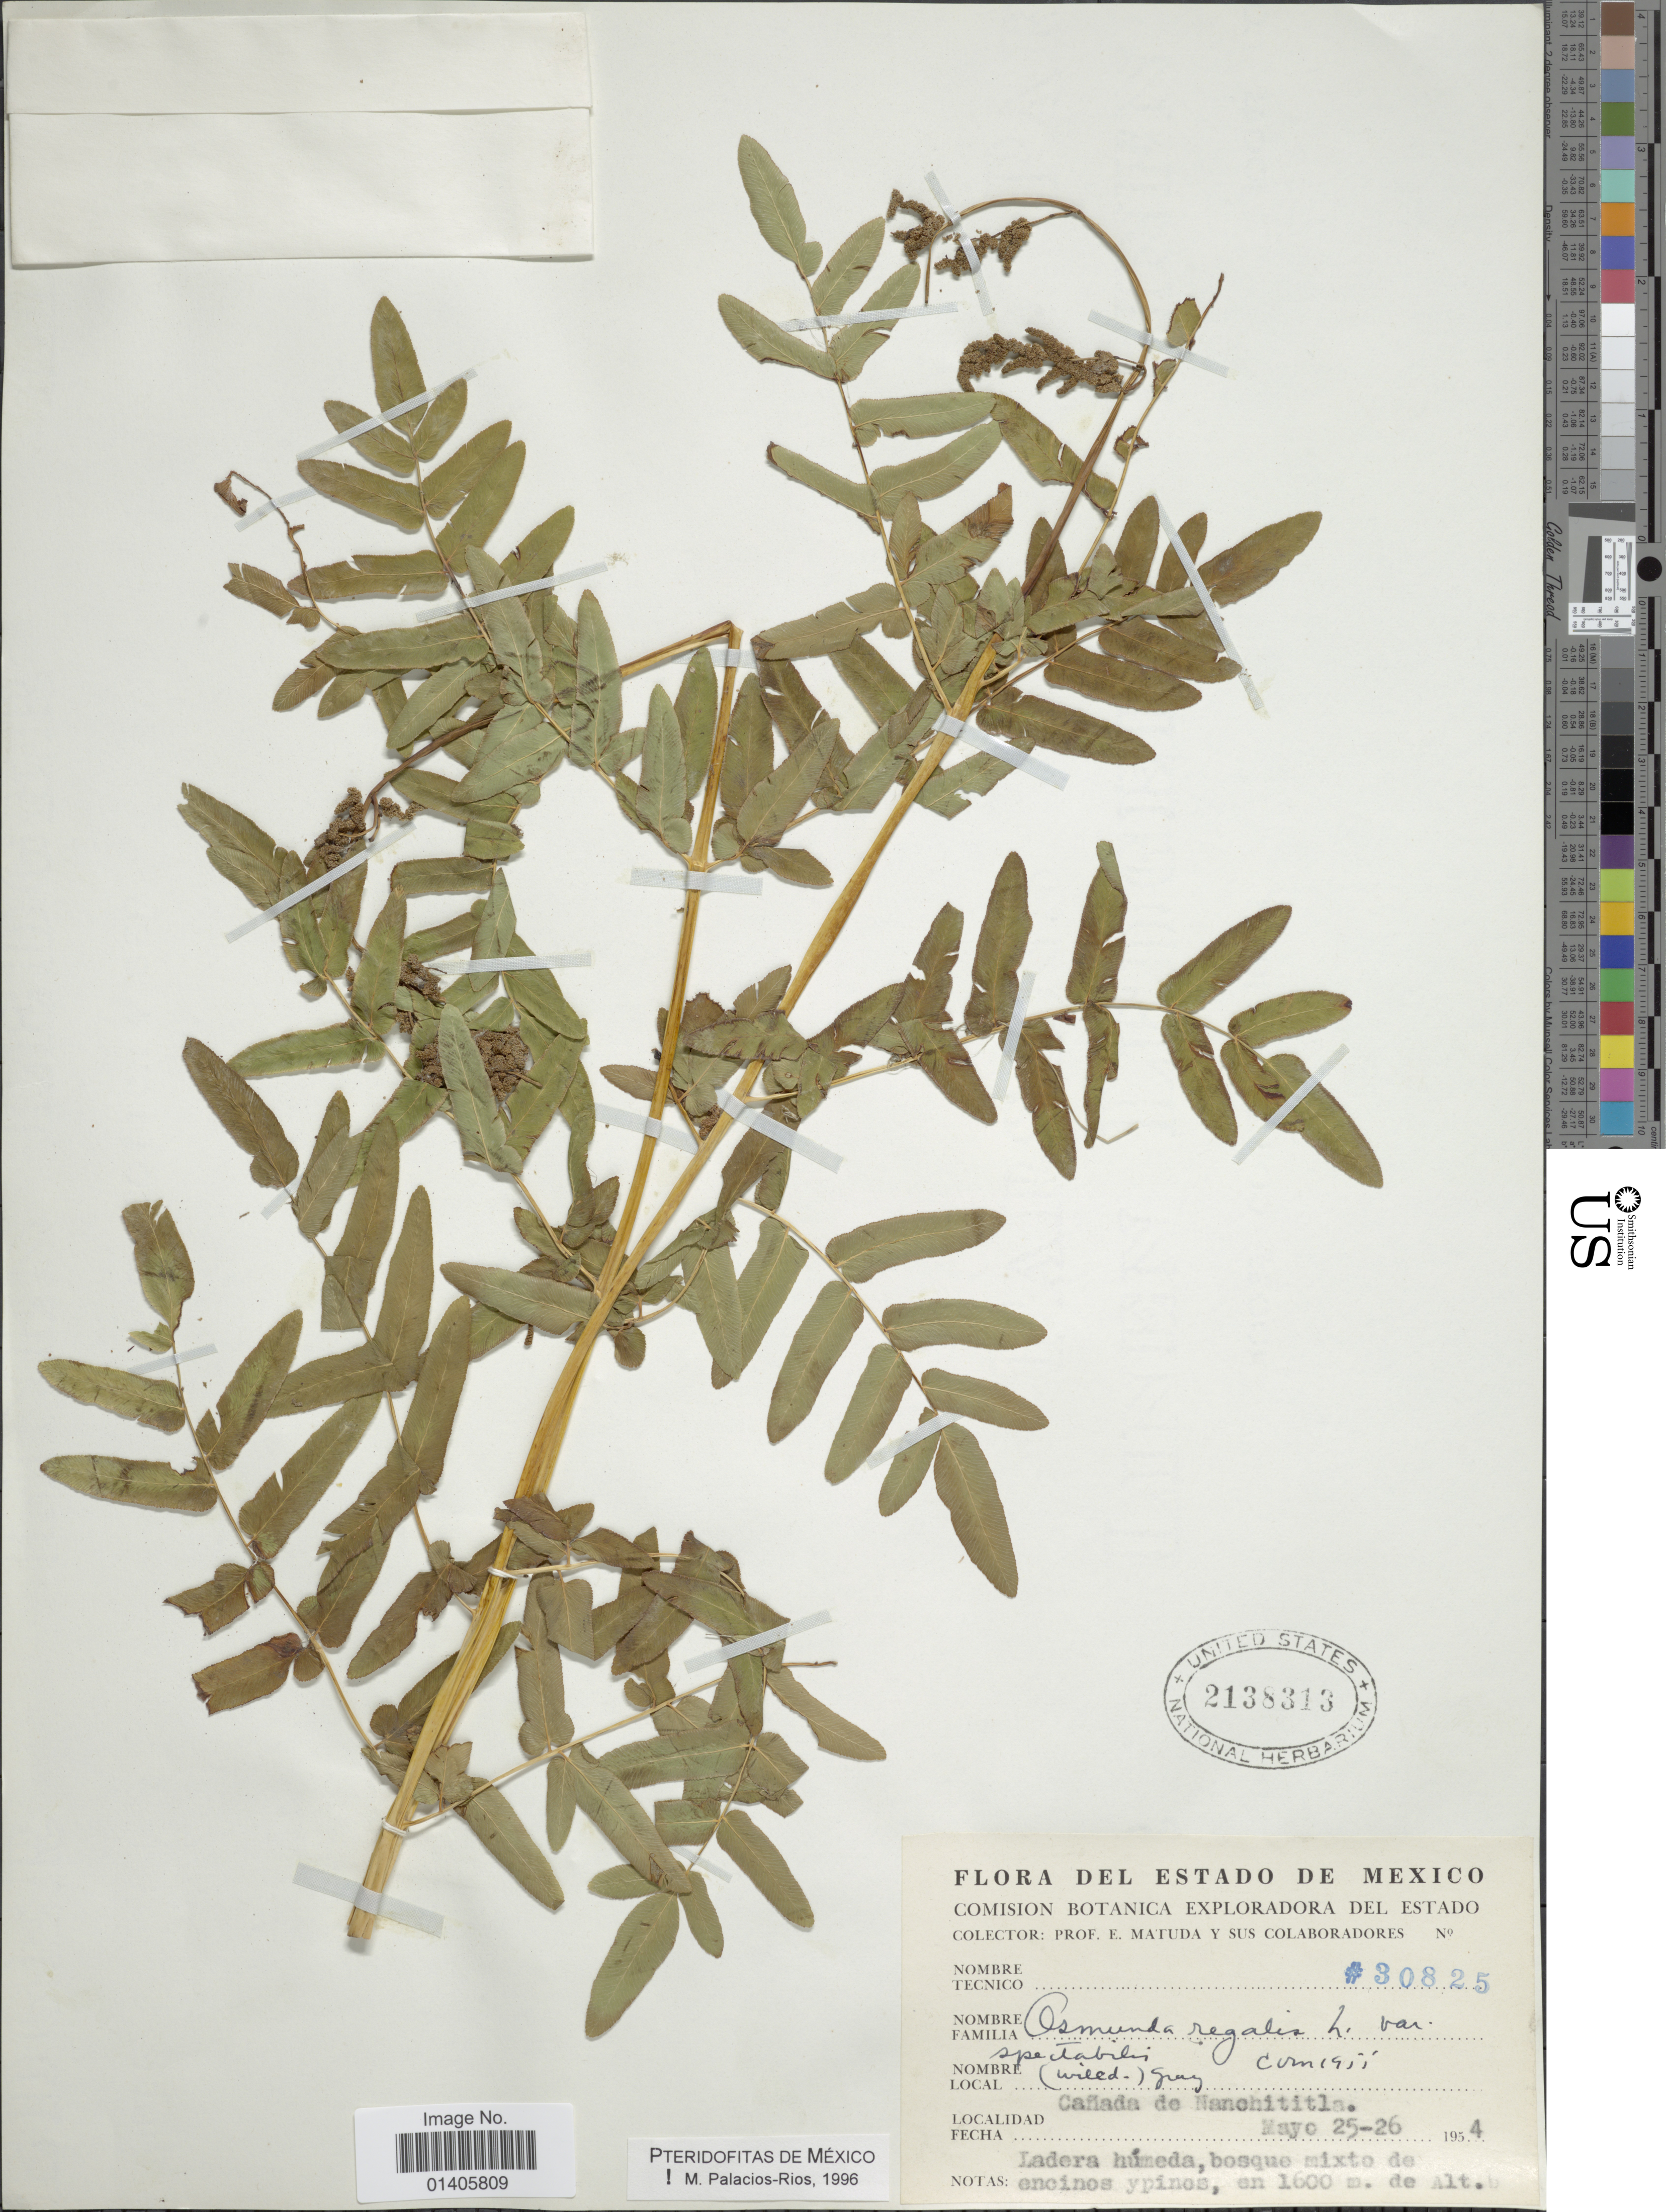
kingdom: Plantae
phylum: Tracheophyta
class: Polypodiopsida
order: Osmundales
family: Osmundaceae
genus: Osmunda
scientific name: Osmunda regalis var. spectabilis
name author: (Willd.) A. Gray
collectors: E. Matuda & et al.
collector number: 30825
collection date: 1954-05-25/1954-05-26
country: Mexico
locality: Cañada de Nanchititla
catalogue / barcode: US 2138313